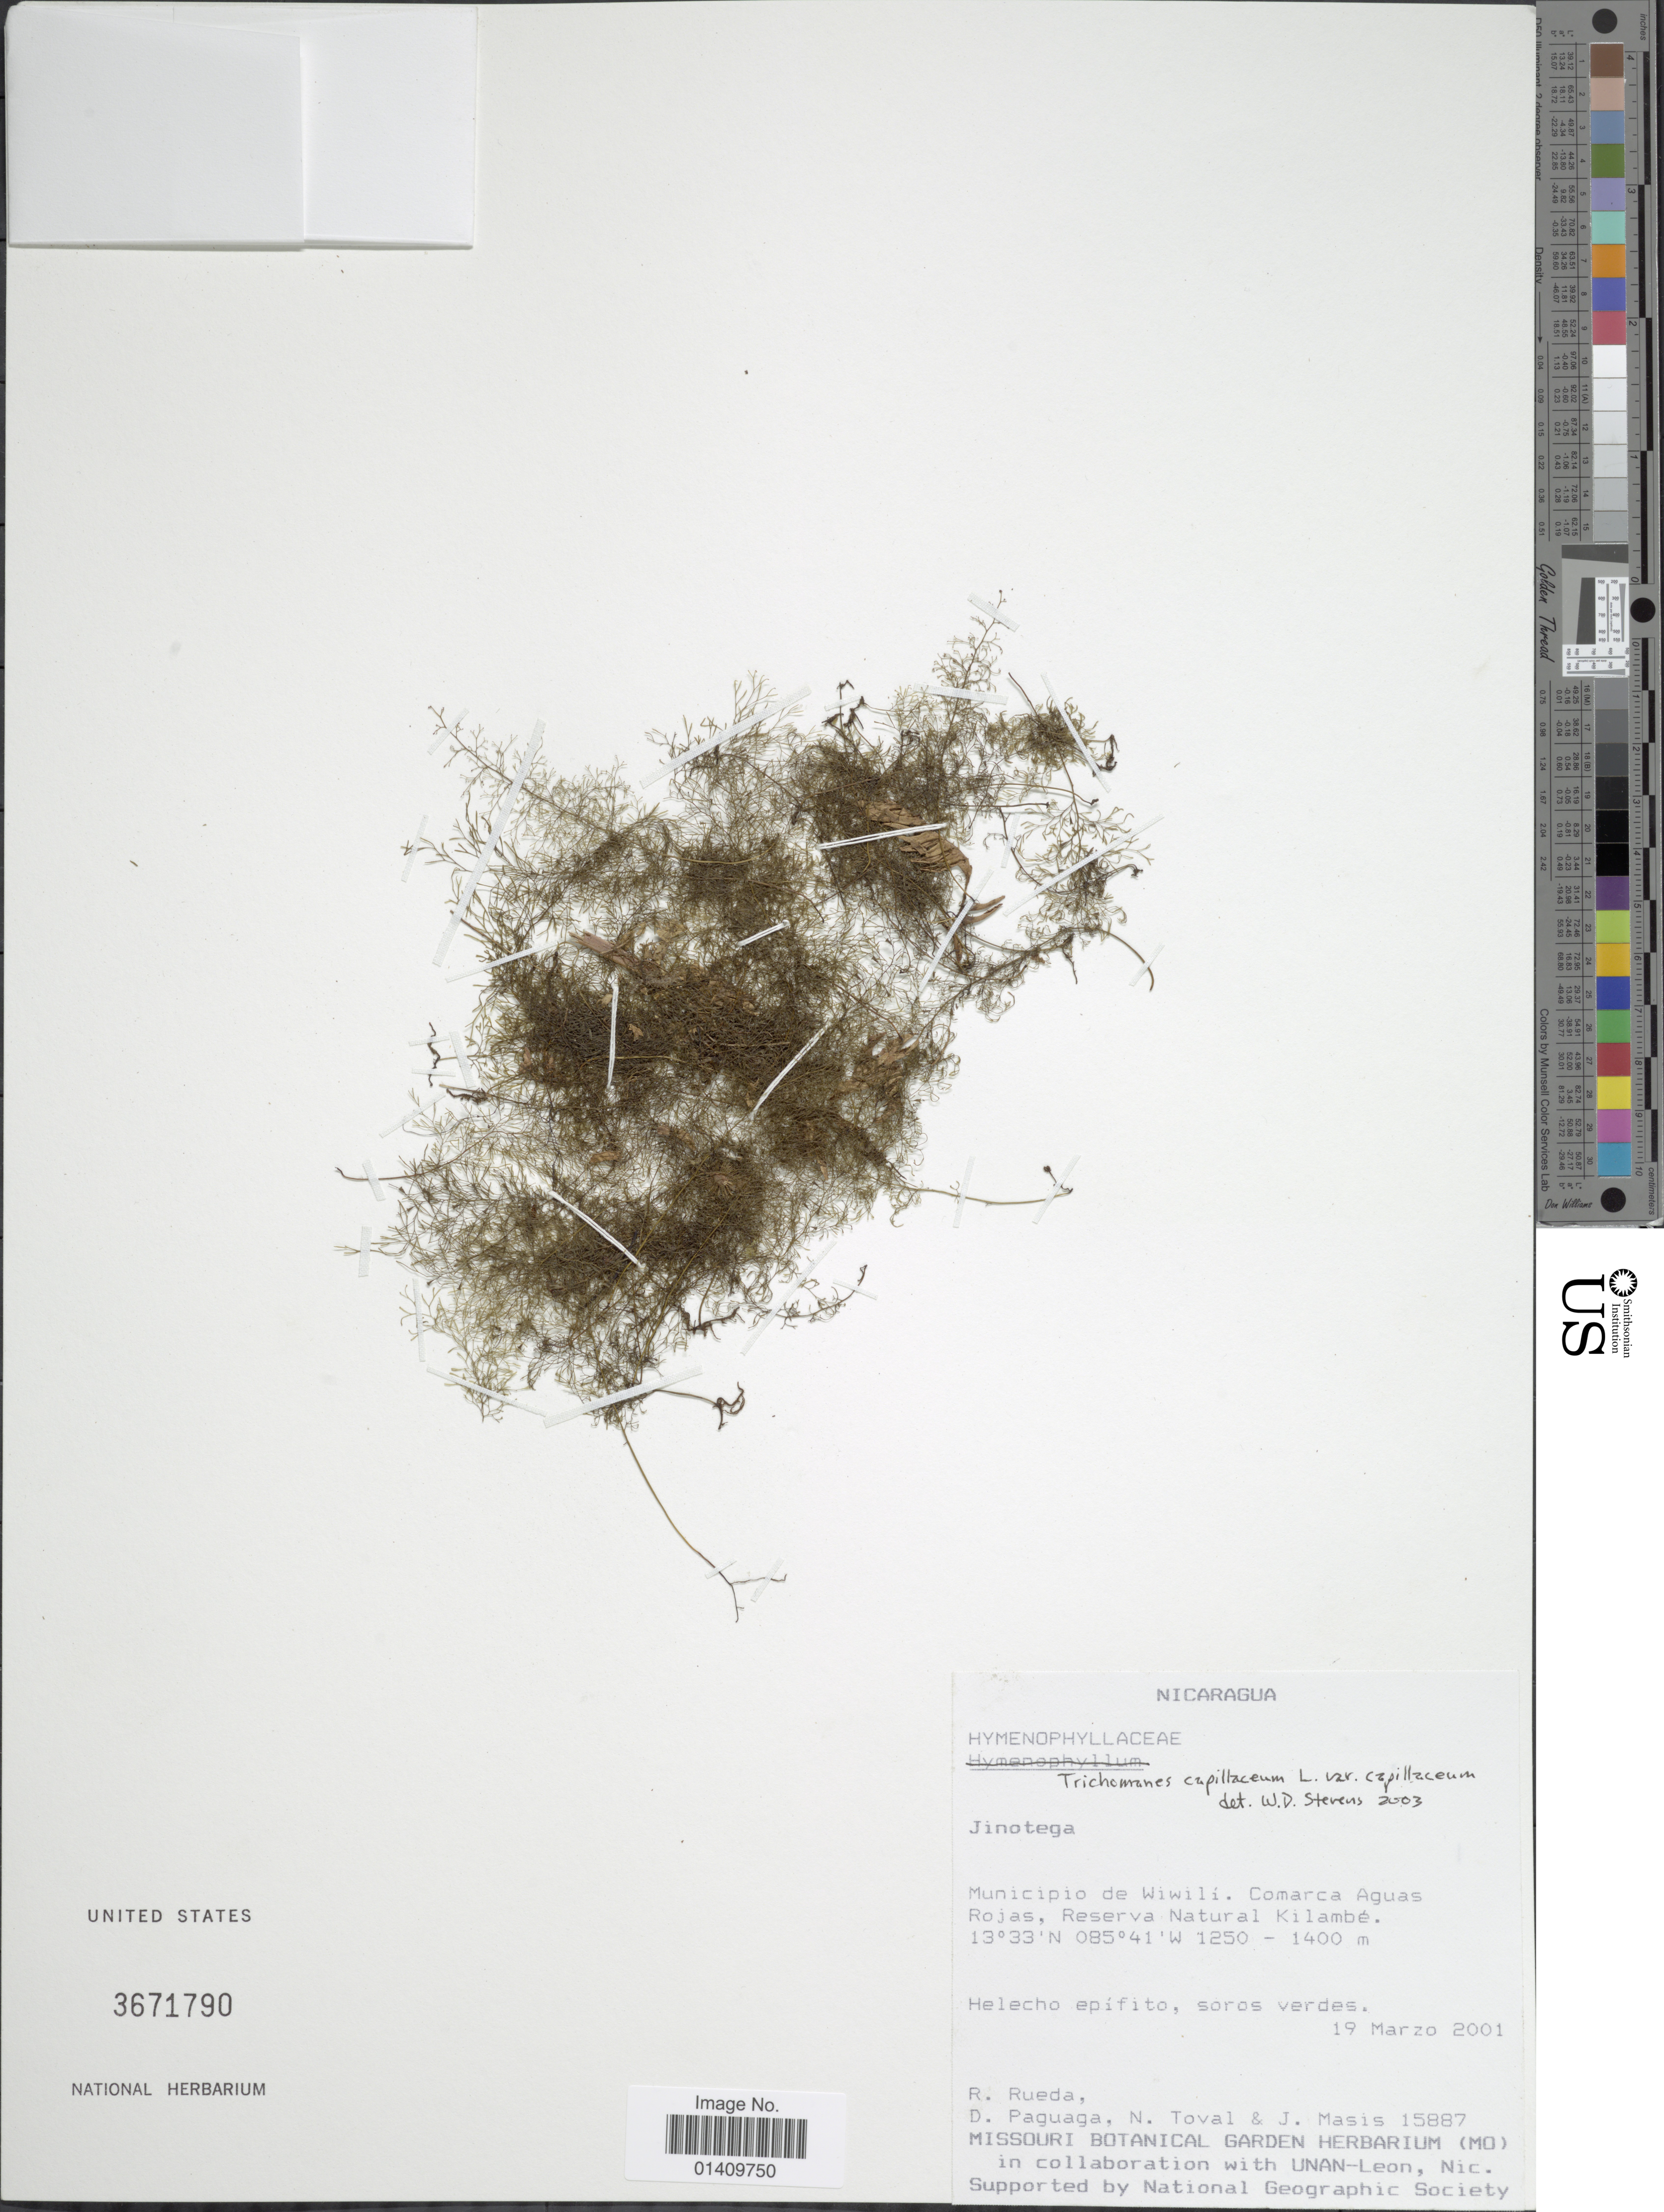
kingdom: Plantae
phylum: Tracheophyta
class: Polypodiopsida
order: Hymenophyllales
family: Hymenophyllaceae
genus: Polyphlebium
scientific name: Polyphlebium capillaceum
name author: (L.) Ebihara & Dubuisson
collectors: R. Rueda, D. Paguaga, N. Toval & J. Masis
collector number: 15887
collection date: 2001-03-19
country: Nicaragua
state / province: Jinotega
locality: Municipio de Wiwili. Comarca Aguas Rojas resreva Natural Kilambe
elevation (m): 1250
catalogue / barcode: US 3671790